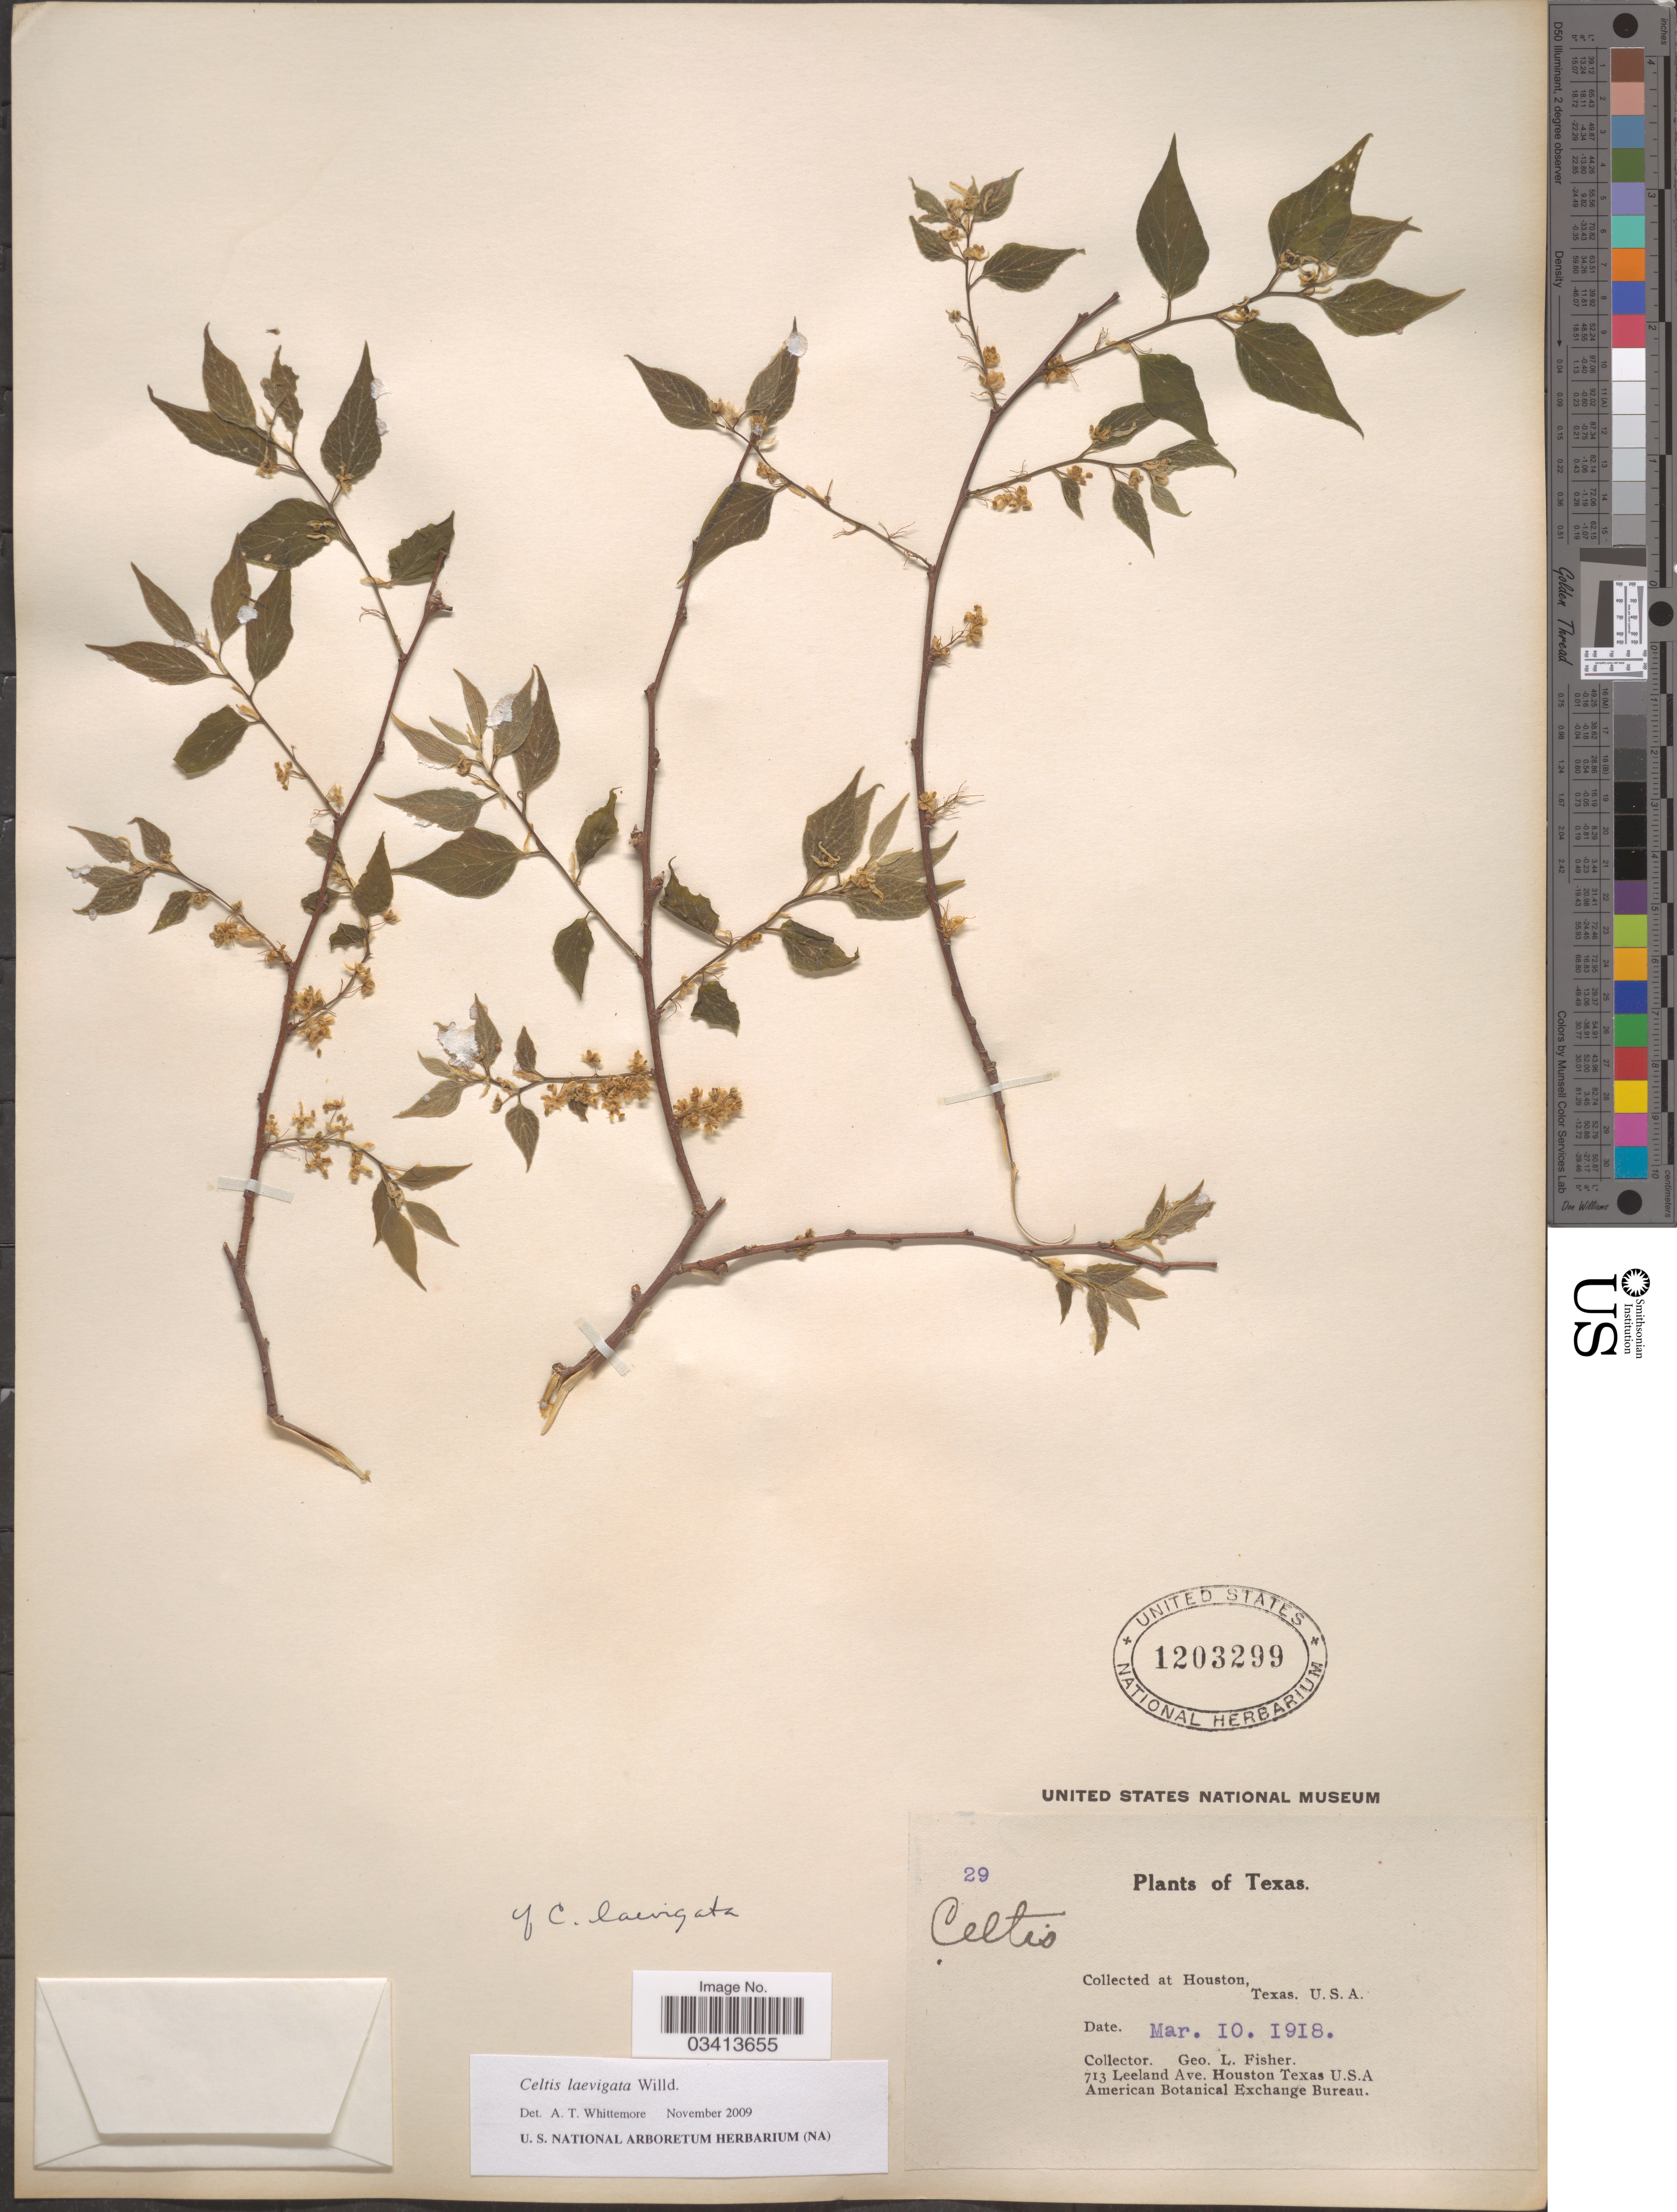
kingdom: Plantae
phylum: Tracheophyta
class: Magnoliopsida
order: Rosales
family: Cannabaceae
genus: Celtis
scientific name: Celtis laevigata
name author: Willd.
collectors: G. L. Fisher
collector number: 29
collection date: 1918-03-10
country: United States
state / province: Texas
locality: Houston.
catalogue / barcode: US 1203299